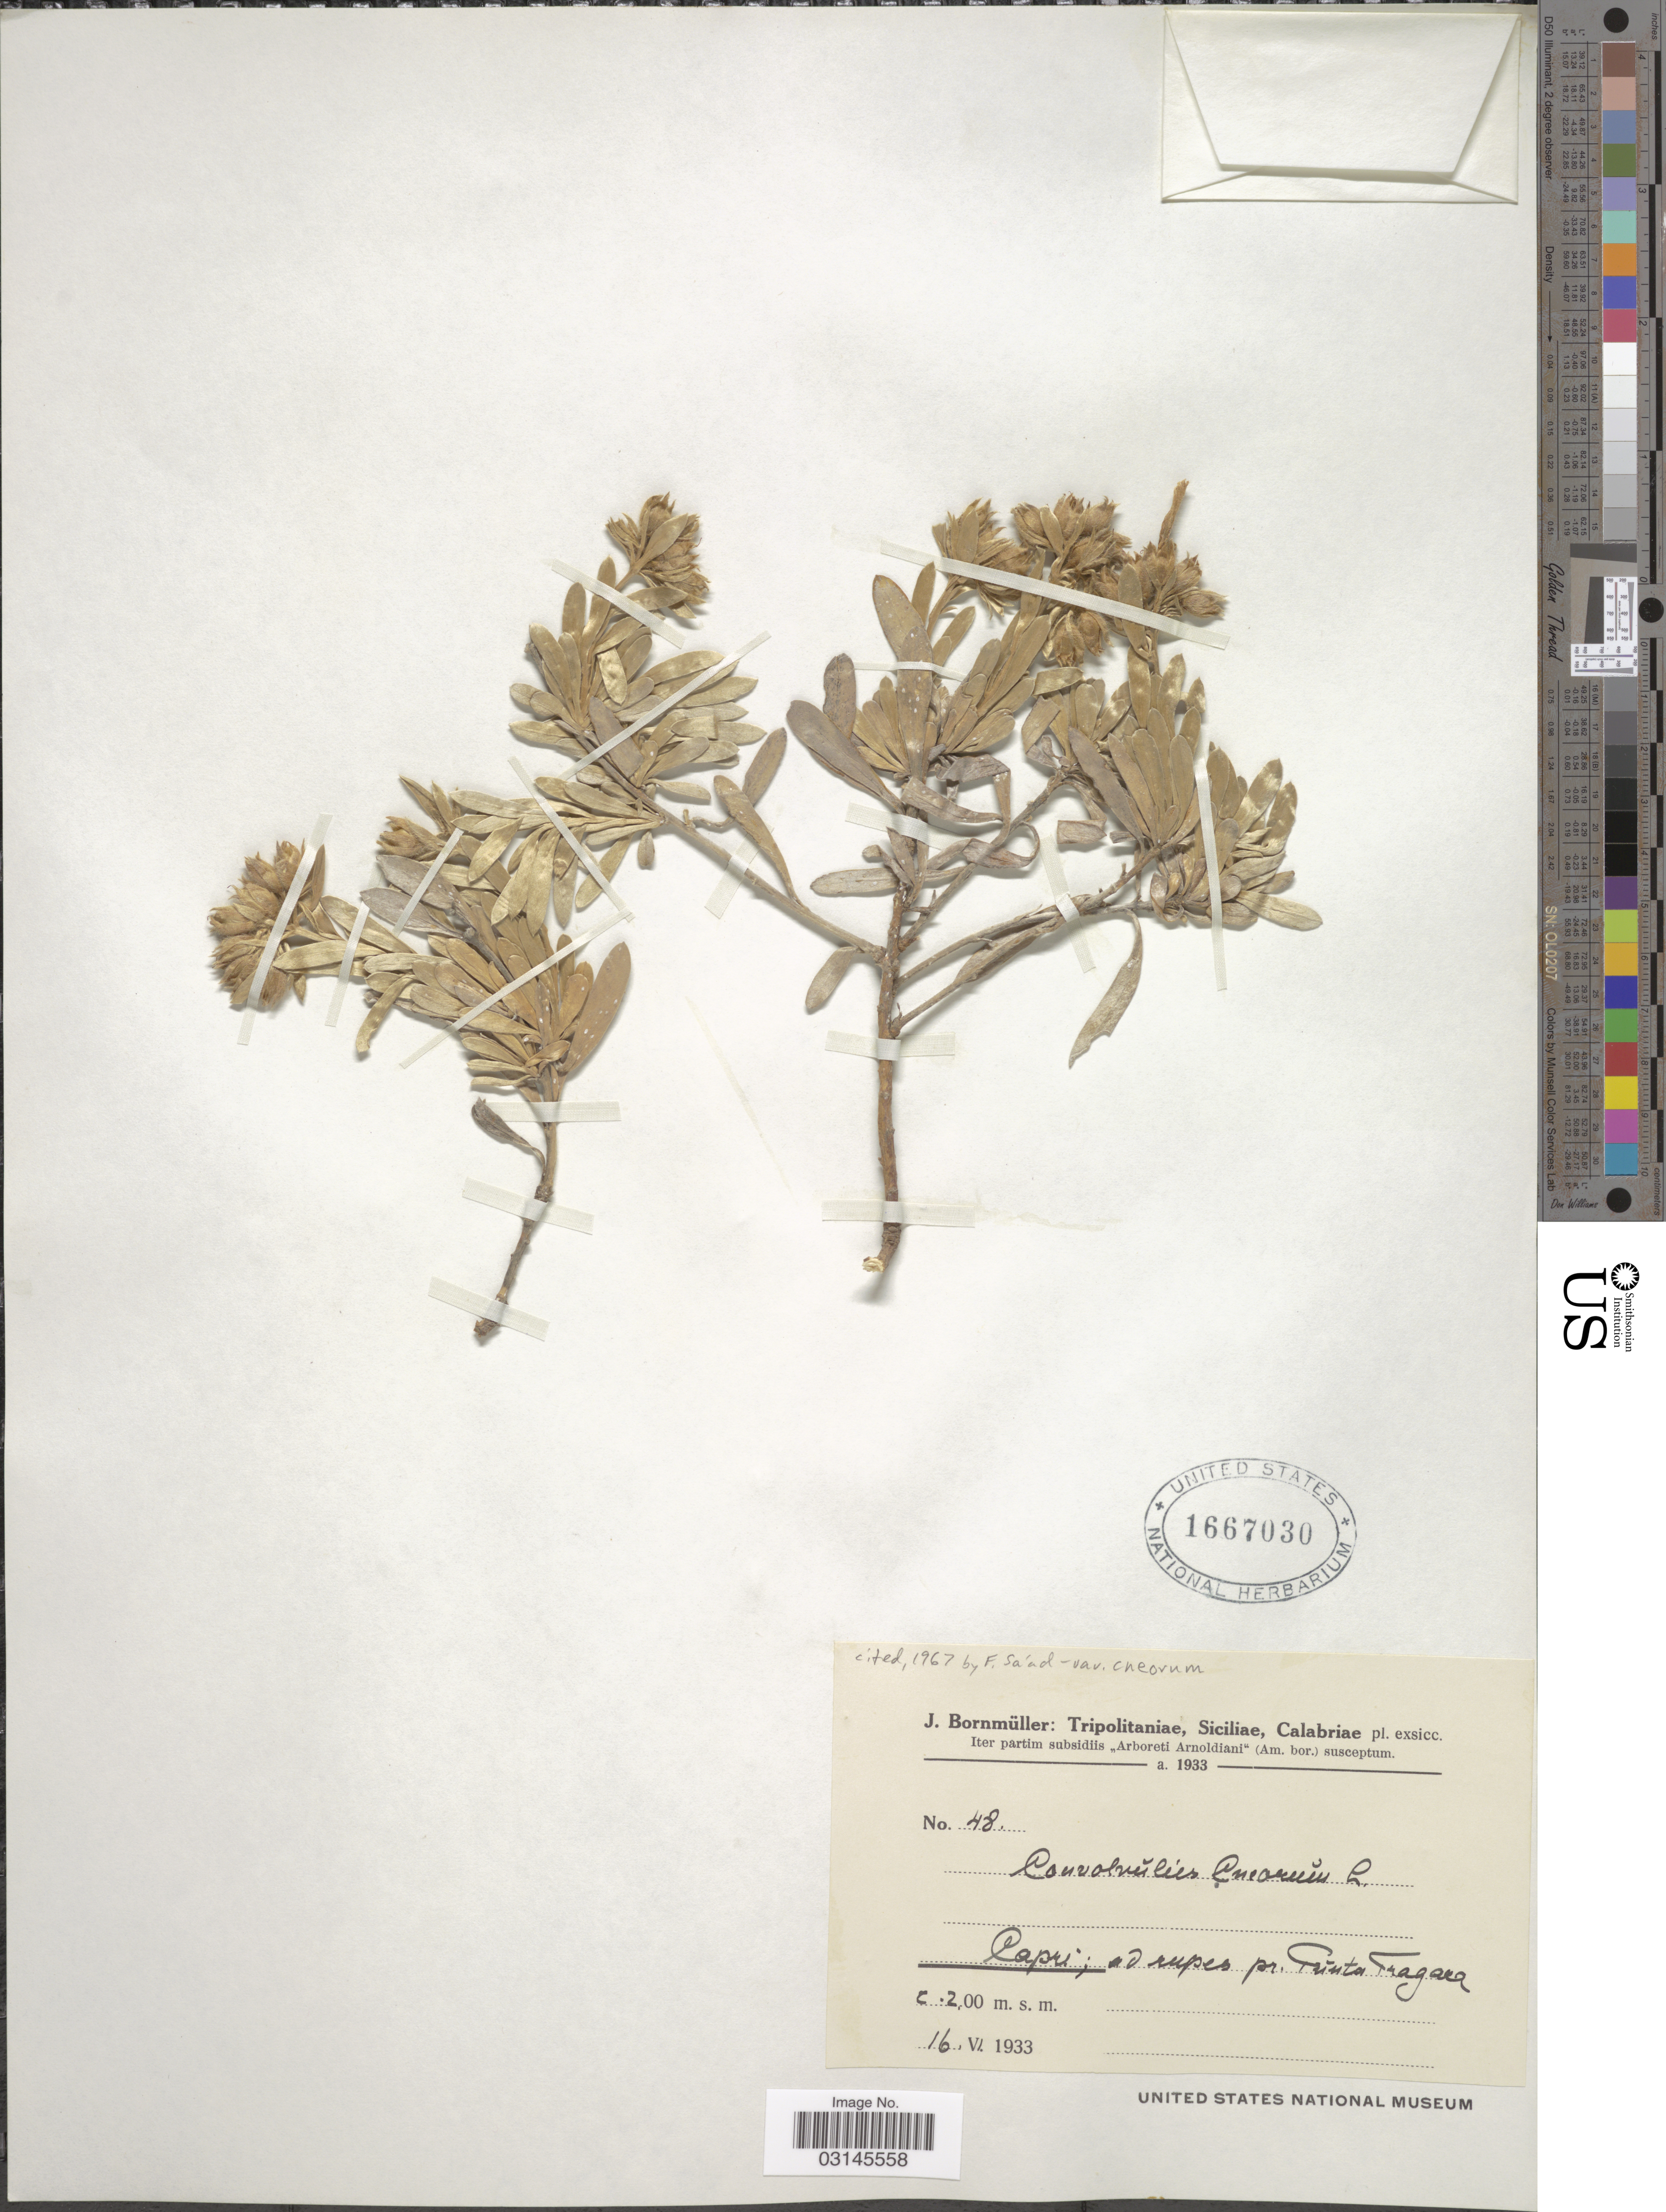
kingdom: Plantae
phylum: Tracheophyta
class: Magnoliopsida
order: Solanales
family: Convolvulaceae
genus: Convolvulus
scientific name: Convolvulus cneorum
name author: L.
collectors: J. Bornmüller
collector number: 48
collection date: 1933-06-16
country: Italy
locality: Tripolitaniae, Siciliae, Calabriae. Capri; ad rupes pr. Punta Tragara.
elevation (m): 200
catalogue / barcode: US 1667030